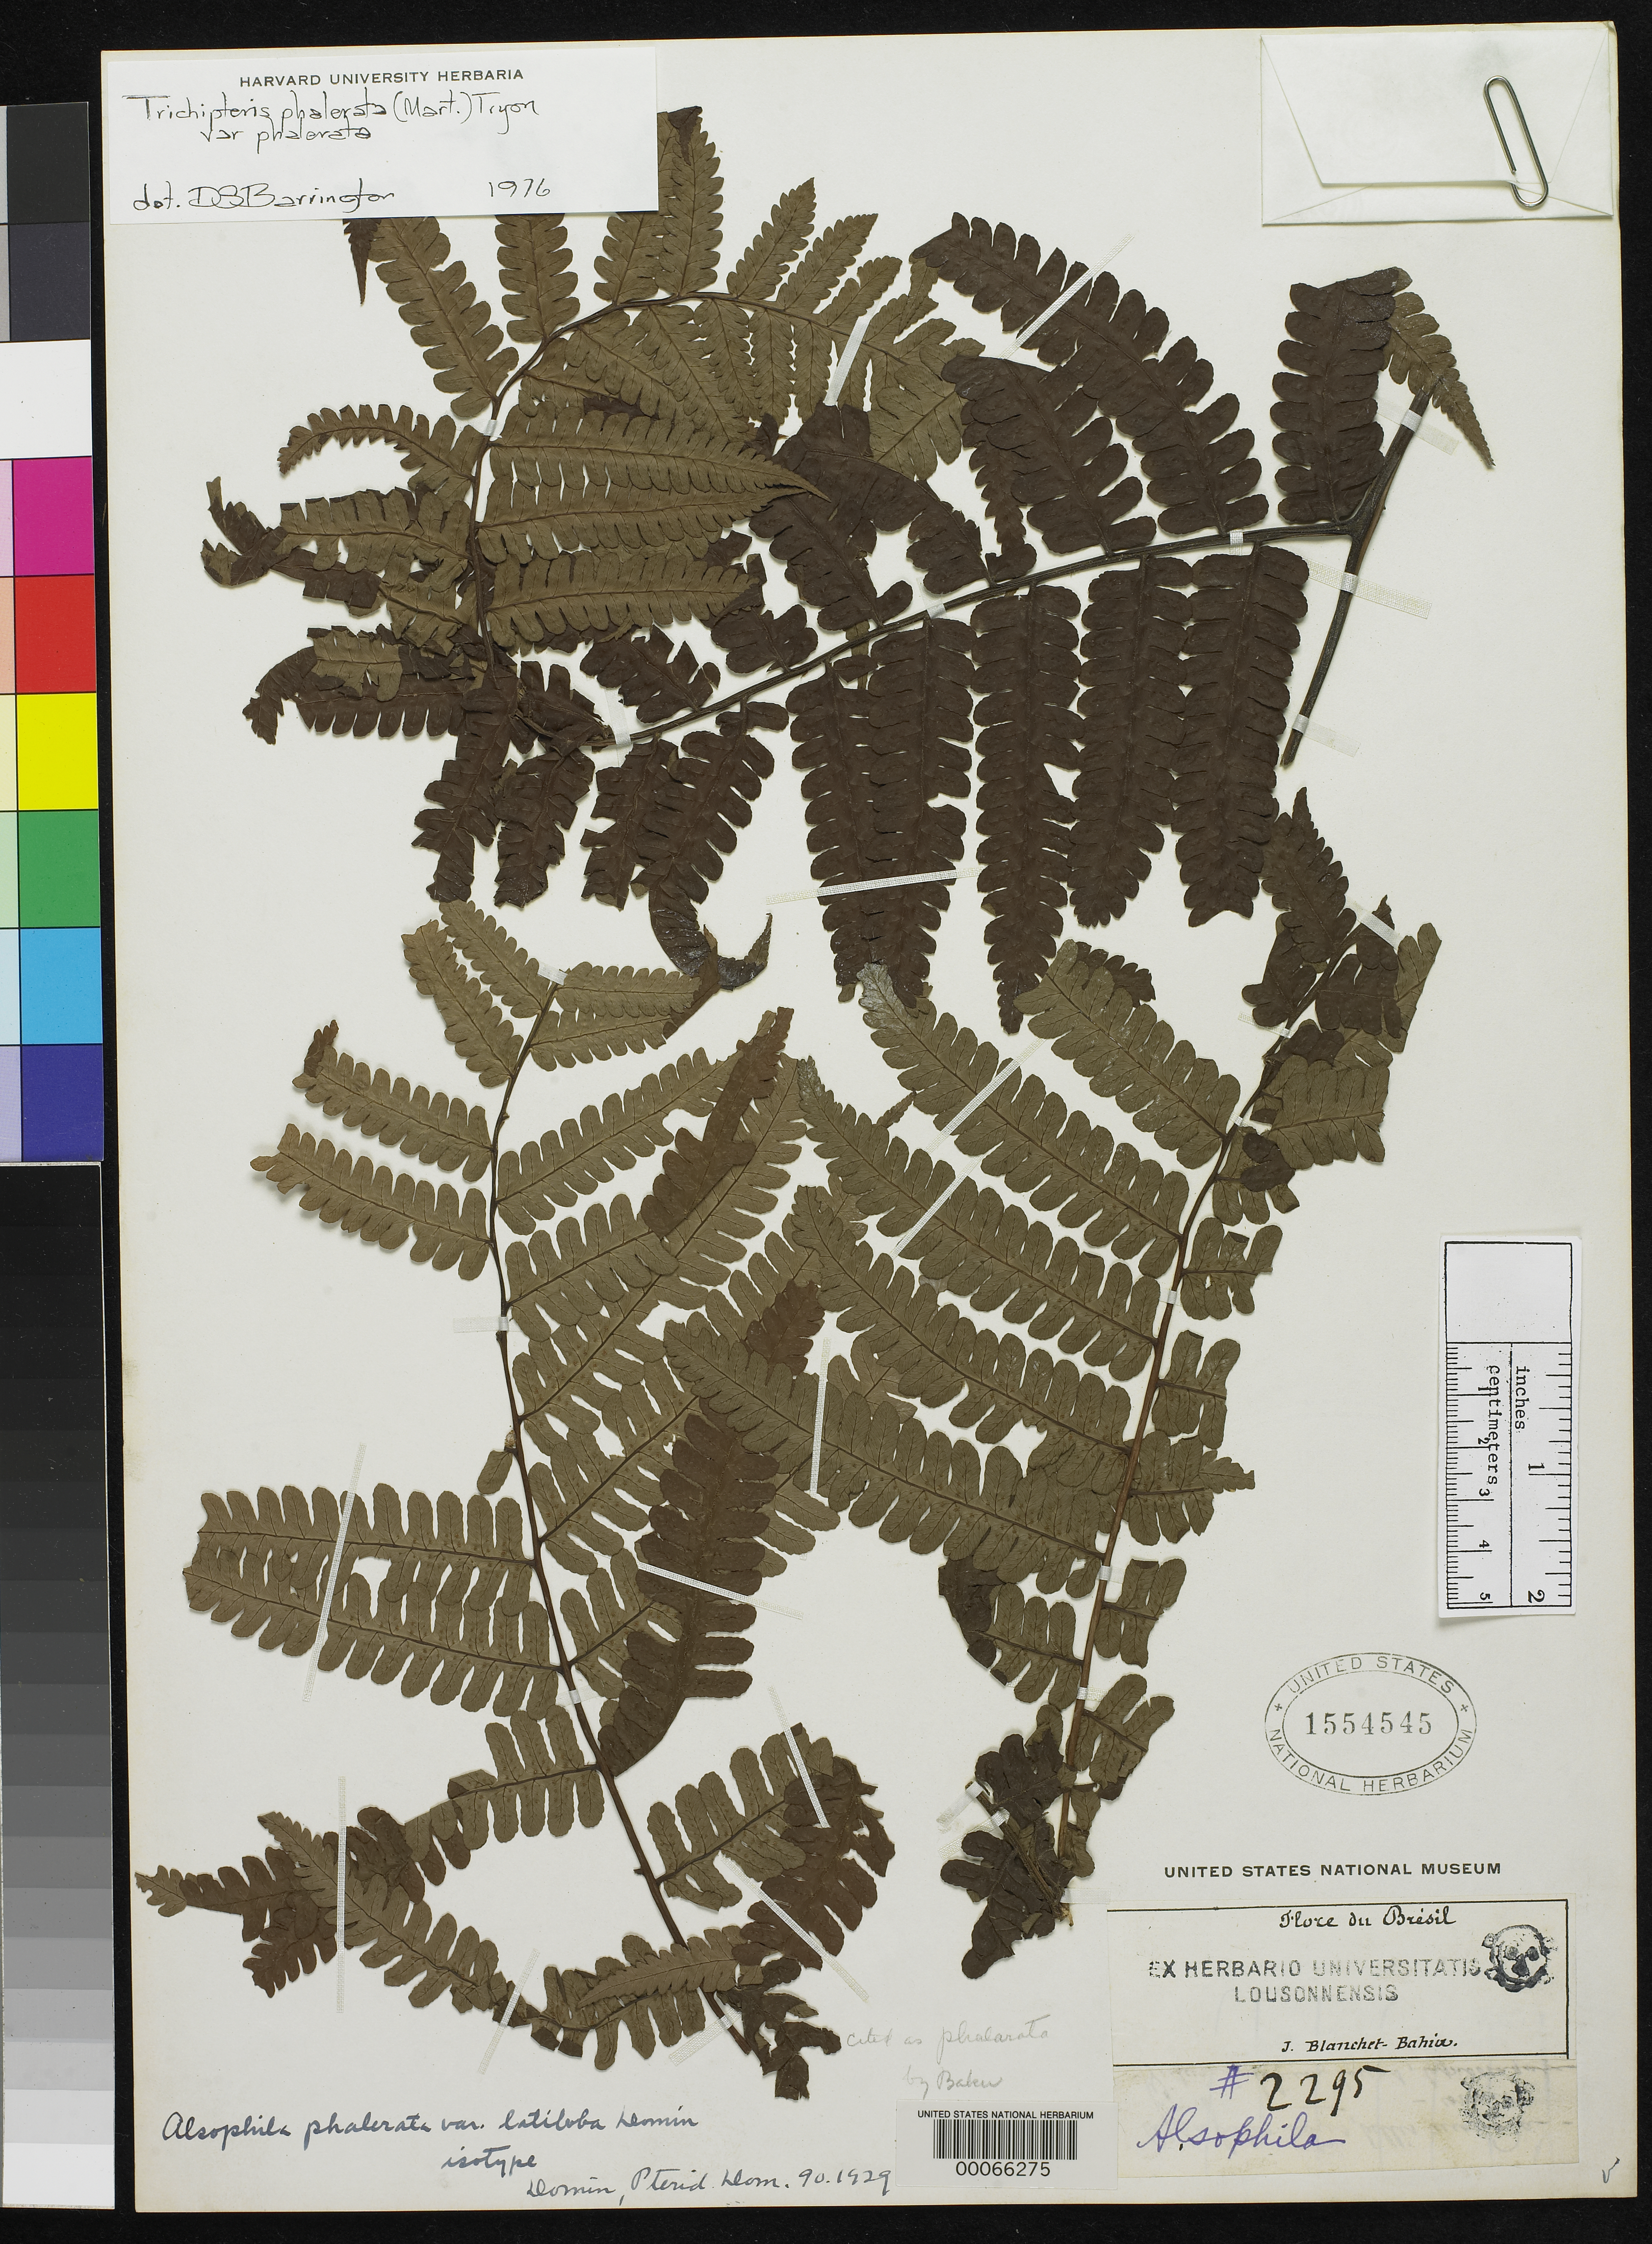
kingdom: Plantae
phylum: Tracheophyta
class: Polypodiopsida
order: Cyatheales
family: Cyatheaceae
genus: Alsophila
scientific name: Alsophila phalerata var. latiloba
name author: Domin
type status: Type Collection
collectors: J. Blanchet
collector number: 2295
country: Brazil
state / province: Bahia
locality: North of Esplanda city on road to Jaquera.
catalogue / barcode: US 1554545